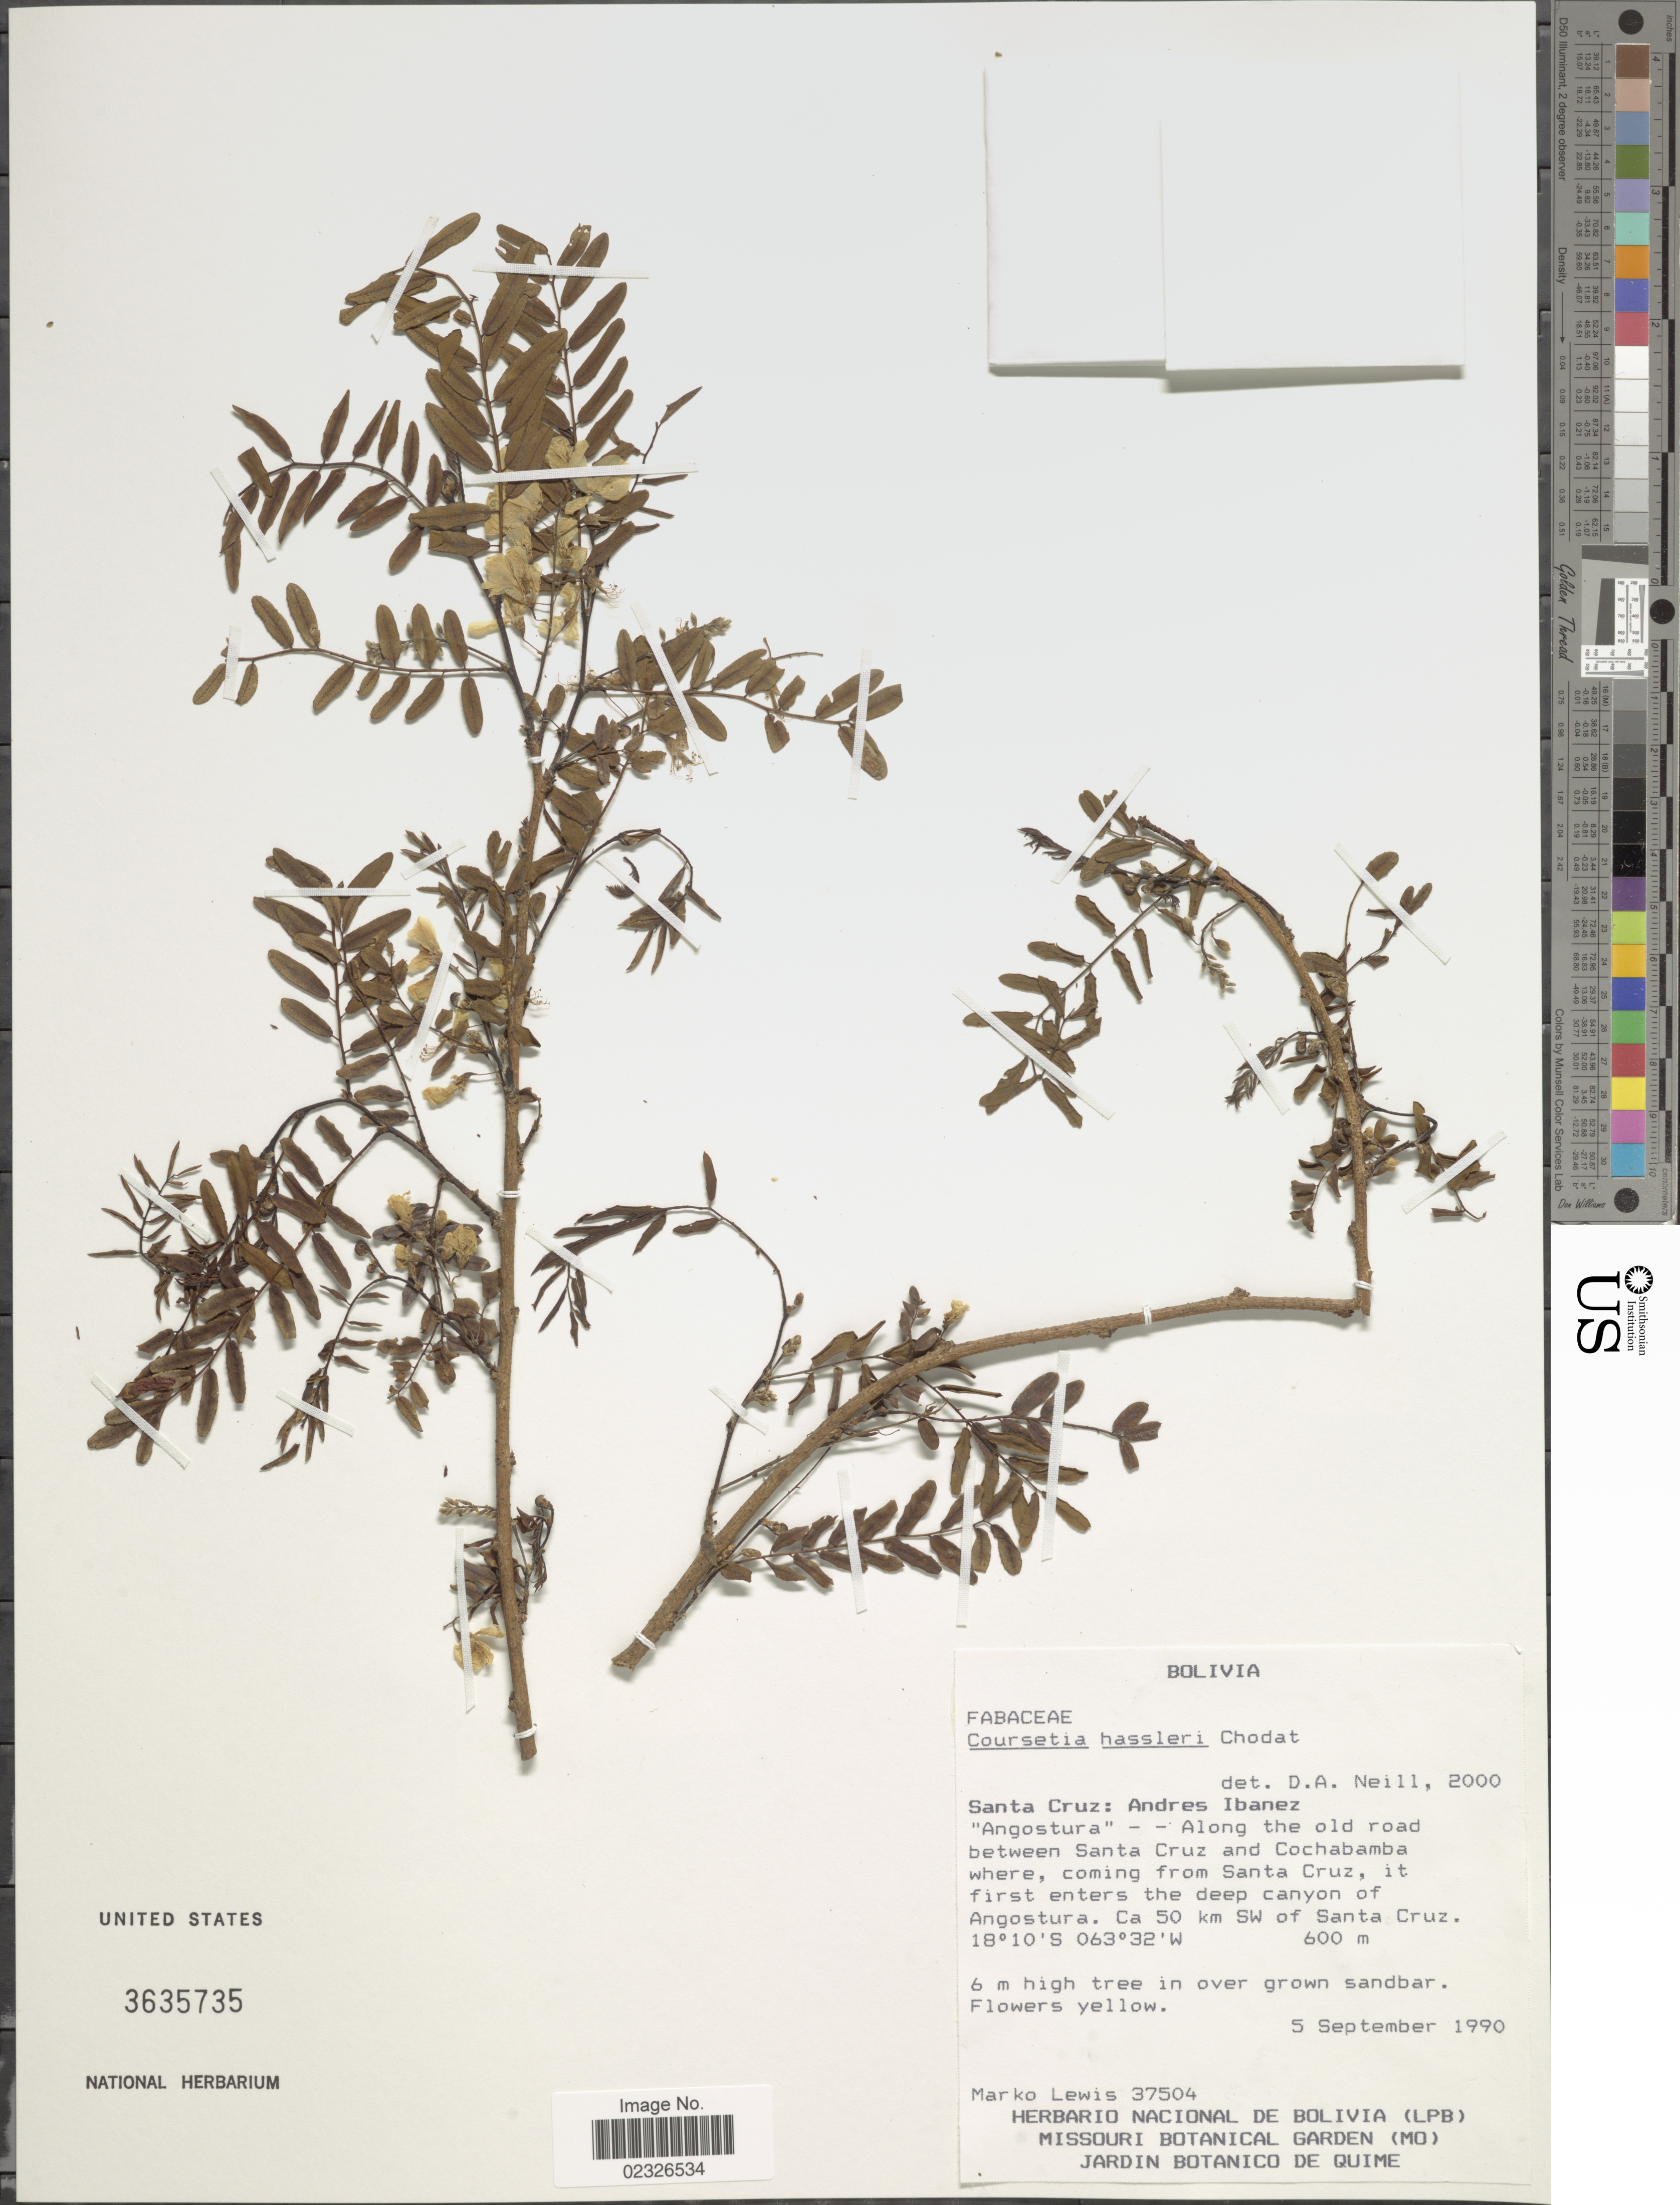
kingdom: Plantae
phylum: Tracheophyta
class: Magnoliopsida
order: Fabales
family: Fabaceae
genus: Coursetia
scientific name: Coursetia hintonii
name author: Rudd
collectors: M. A. Lewis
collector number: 37504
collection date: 1990-09-05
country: Bolivia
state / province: Santa Cruz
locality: Andres Ibanez. "Angostura" - Along the old road between Santa Cruz and Cochabamba where. coming from Santa Cruz, it first enters the deep canyon of Angostura. Ca 50 km SW of Santa Cruz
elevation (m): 600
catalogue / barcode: US 3635735